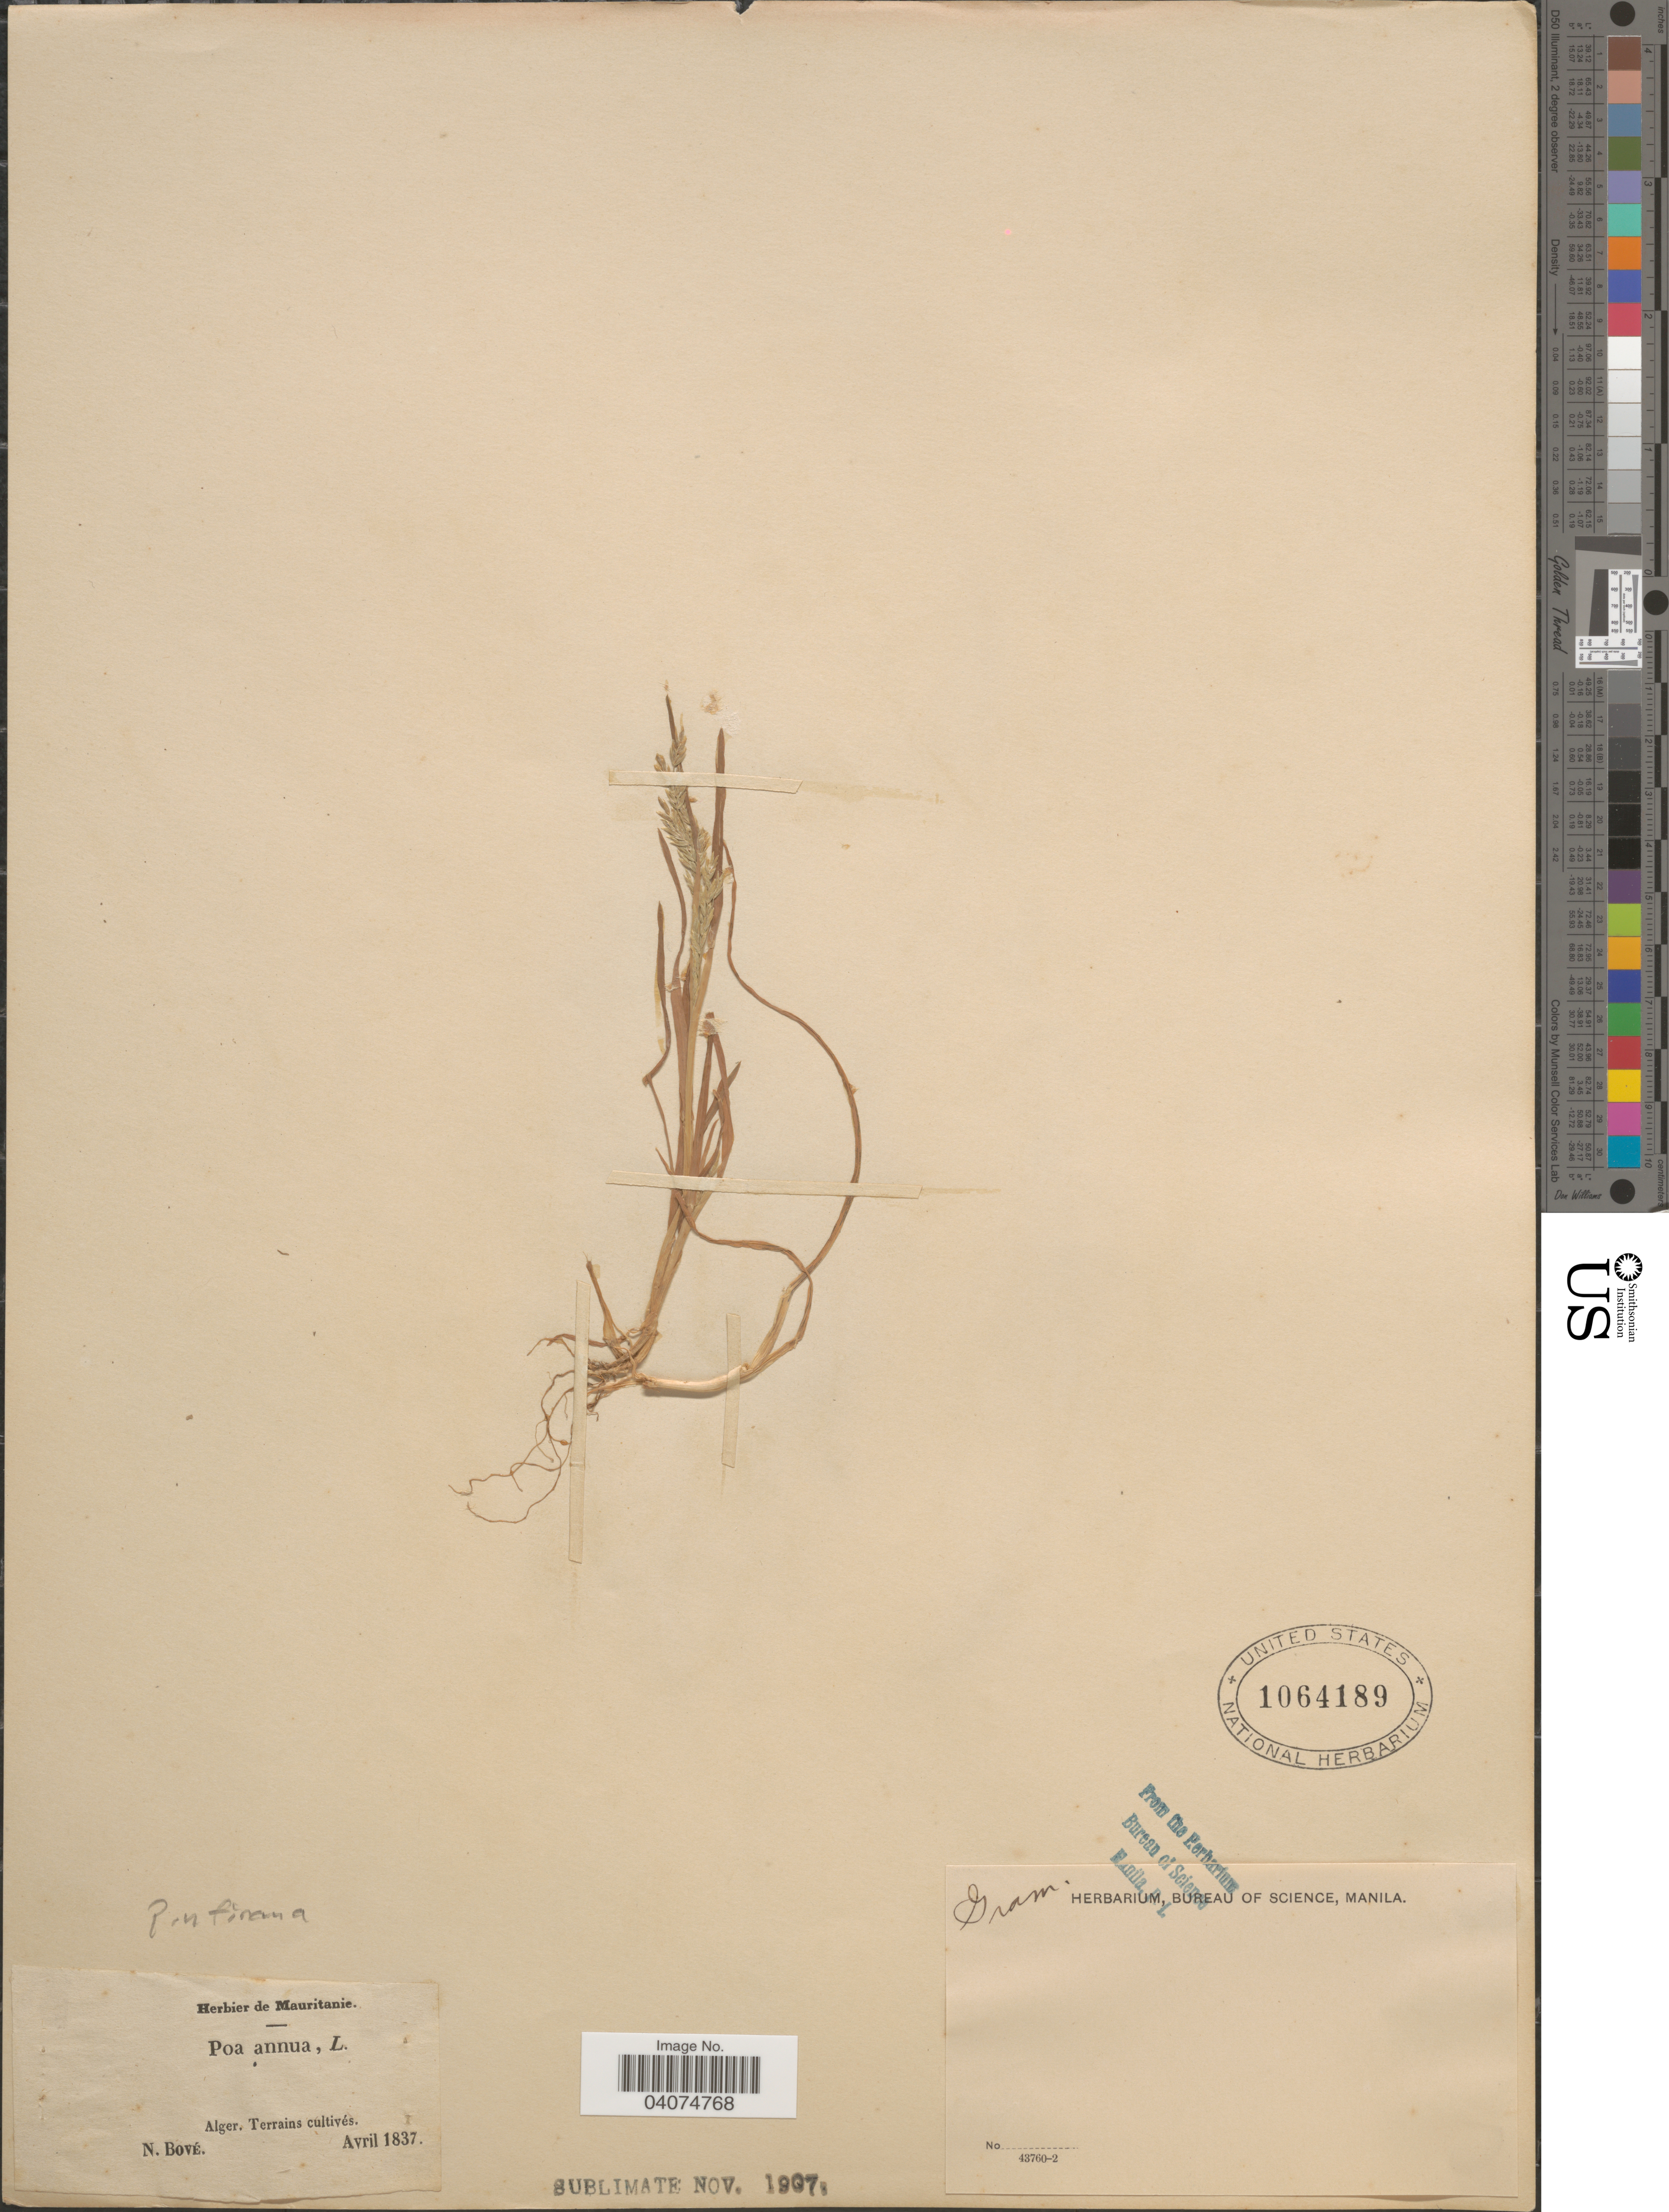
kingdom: Plantae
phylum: Tracheophyta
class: Liliopsida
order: Poales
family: Poaceae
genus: Poa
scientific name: Poa infirma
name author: Kunth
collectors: N. Bové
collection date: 1837-04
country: Algeria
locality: Alger. Terrains cultivés.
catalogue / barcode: US 1064189